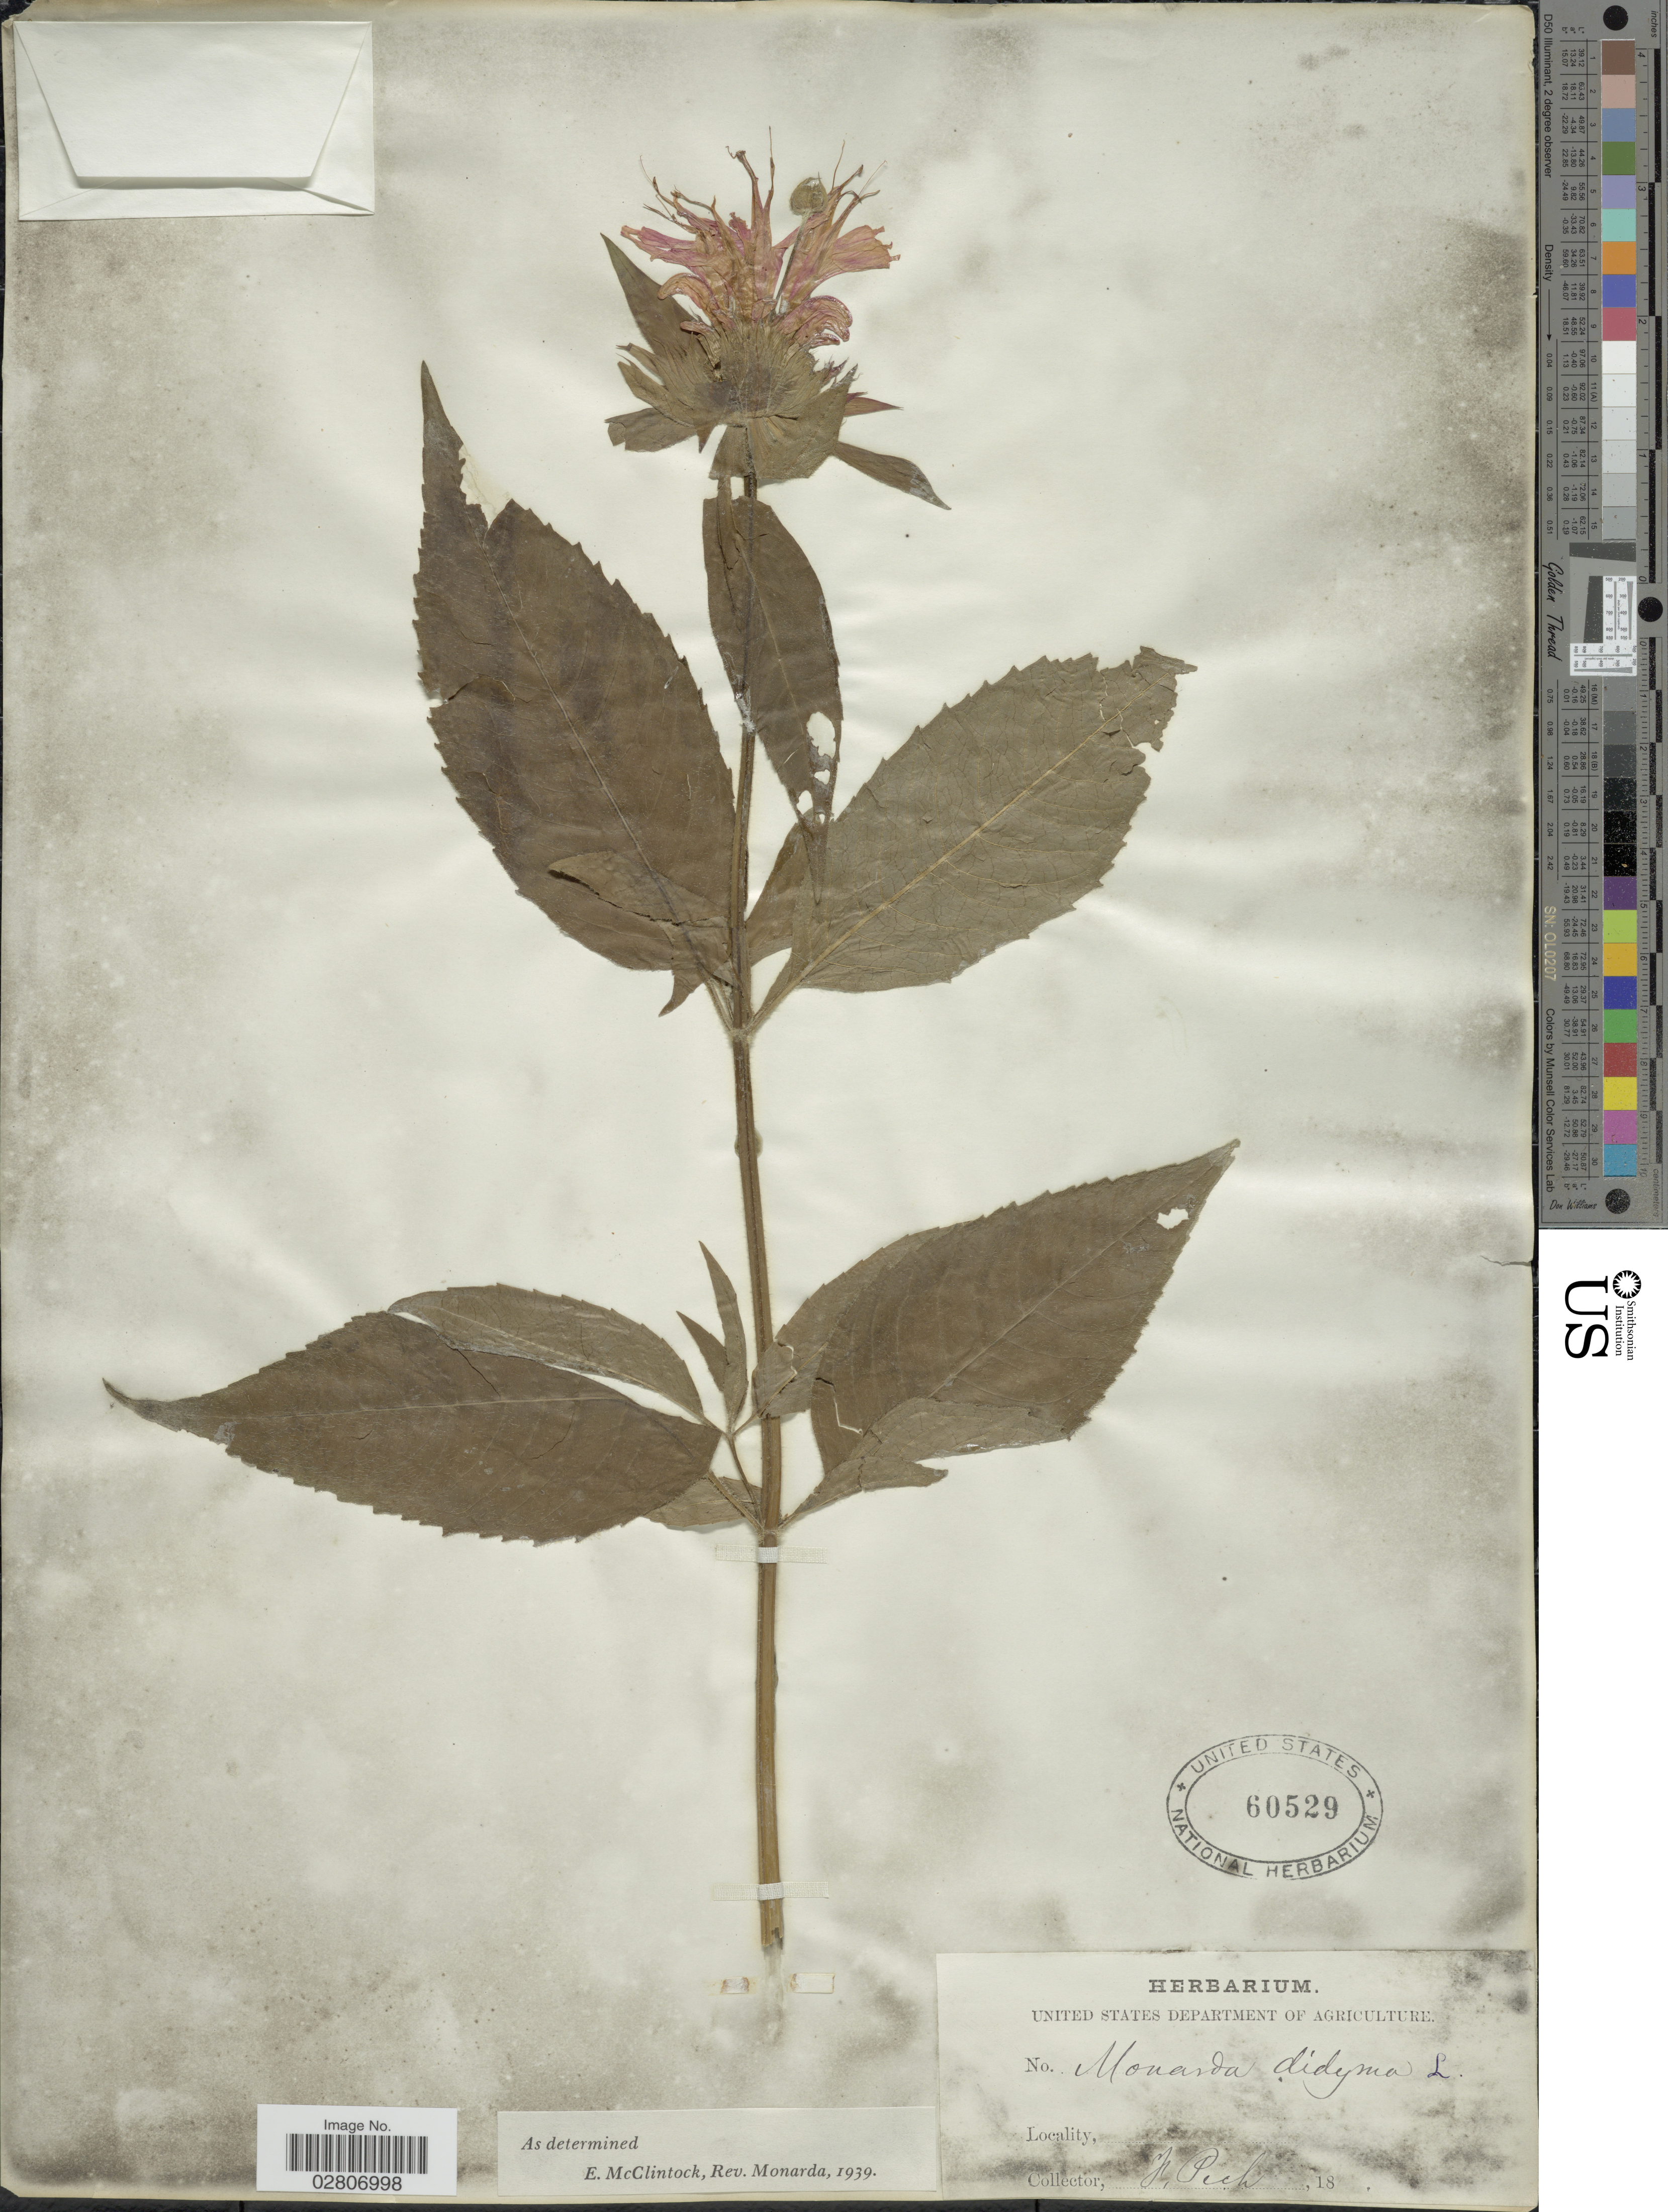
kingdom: Plantae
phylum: Tracheophyta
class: Magnoliopsida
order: Lamiales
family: Lamiaceae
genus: Monarda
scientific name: Monarda didyma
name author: L.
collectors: J. Pech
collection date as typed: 18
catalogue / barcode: US 60529